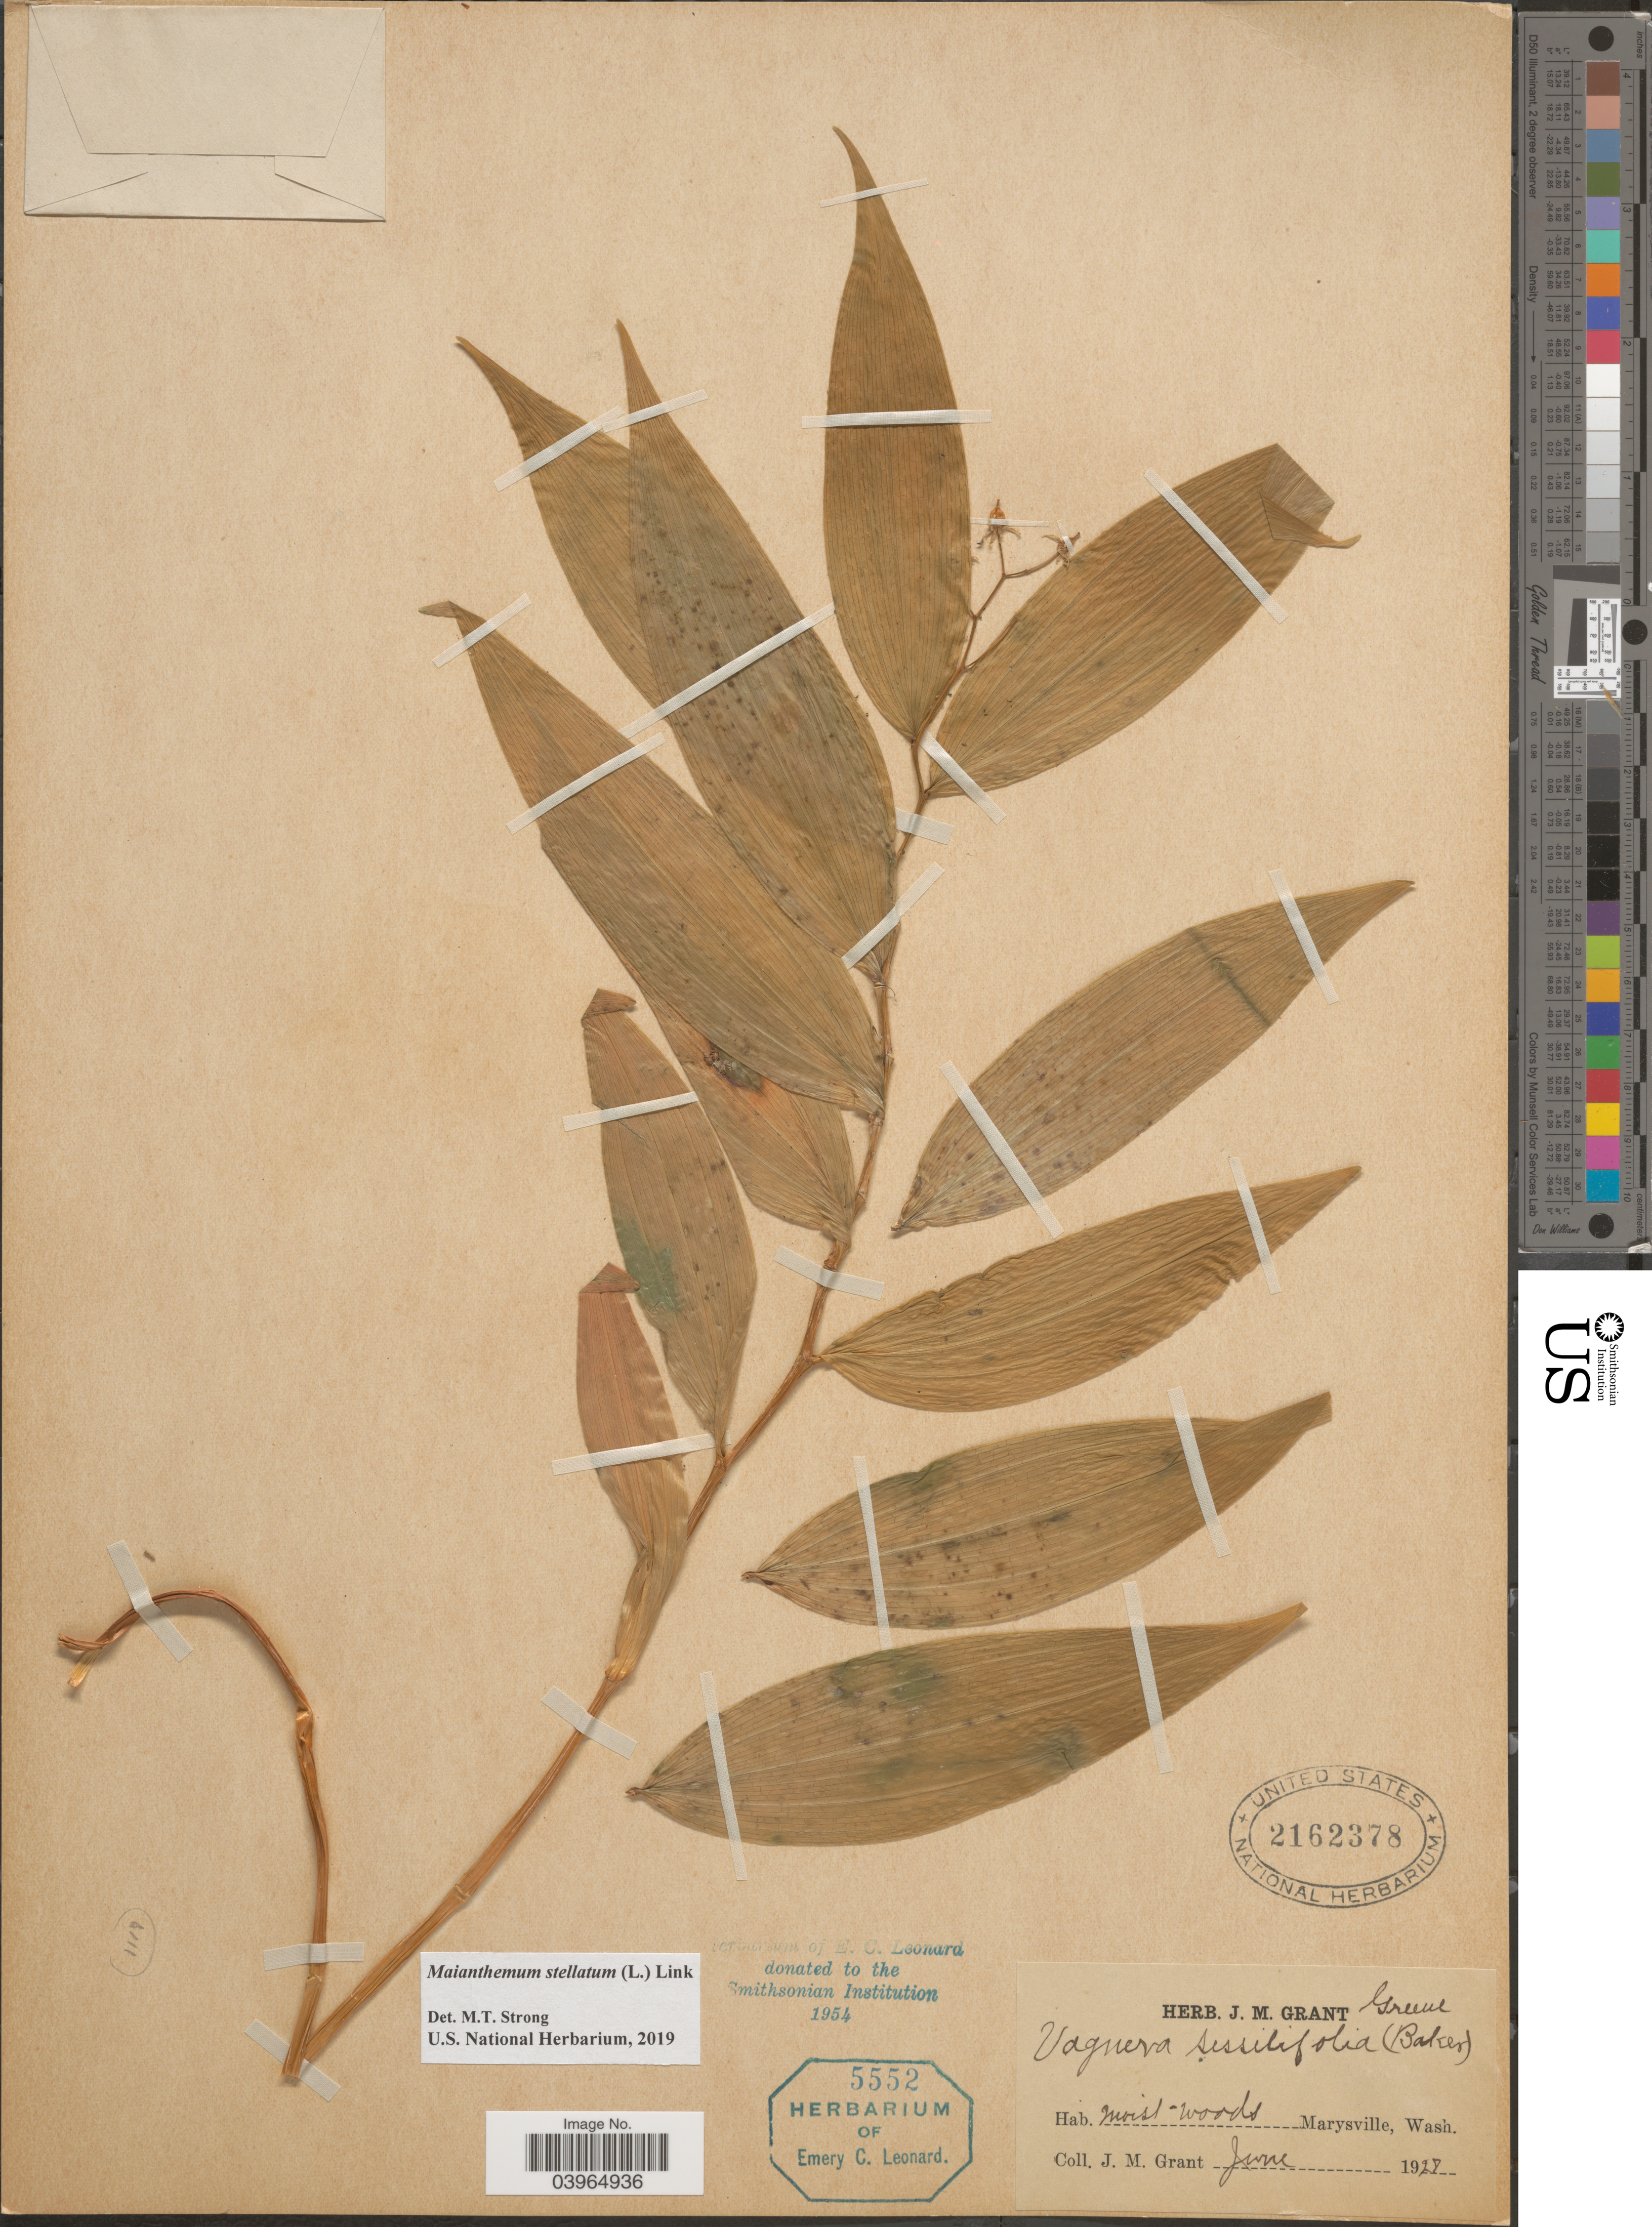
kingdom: Plantae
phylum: Tracheophyta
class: Liliopsida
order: Asparagales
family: Asparagaceae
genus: Maianthemum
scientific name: Maianthemum stellatum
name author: (L.) Link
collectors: J. M. Grant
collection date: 1927-06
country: United States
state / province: Washington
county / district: Snohomish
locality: Marysville.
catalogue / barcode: US 2162378